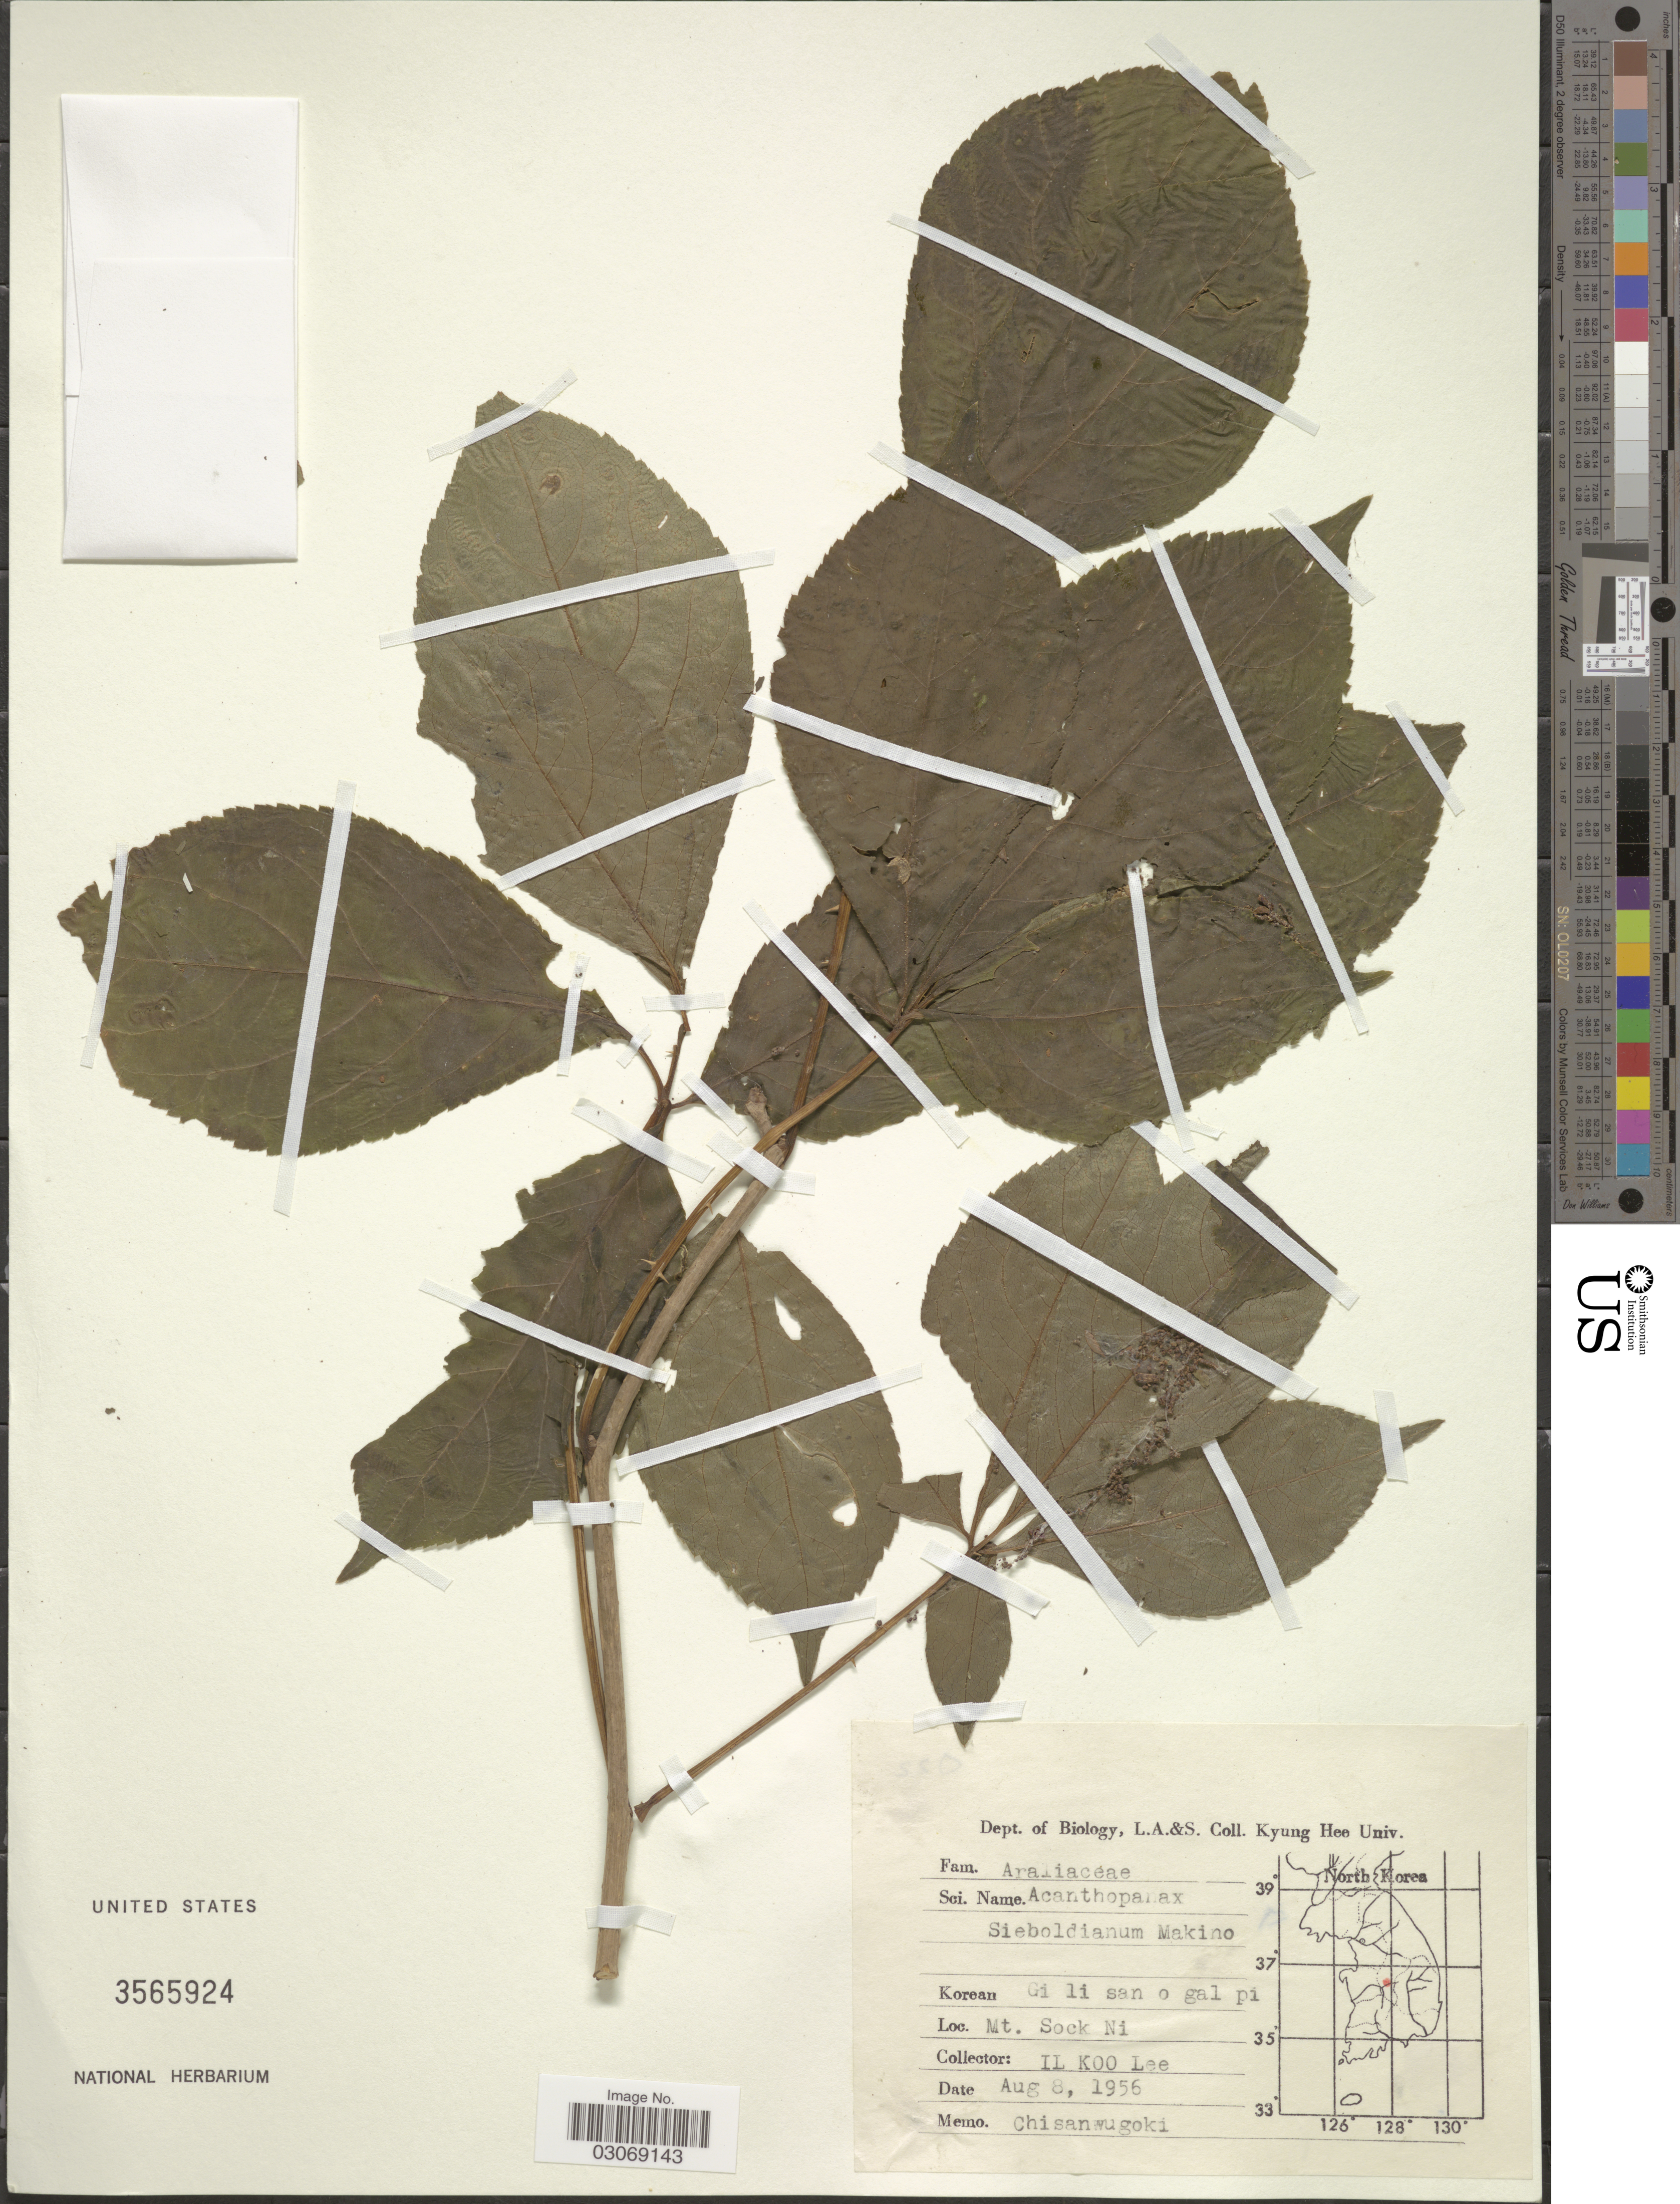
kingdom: Plantae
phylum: Tracheophyta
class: Magnoliopsida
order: Apiales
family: Araliaceae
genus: Acanthopanax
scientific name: Acanthopanax sieboldianus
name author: Makino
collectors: Il-Ko Lee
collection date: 1956-08-08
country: South Korea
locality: Mt. Sock Ni.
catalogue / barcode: US 3565924